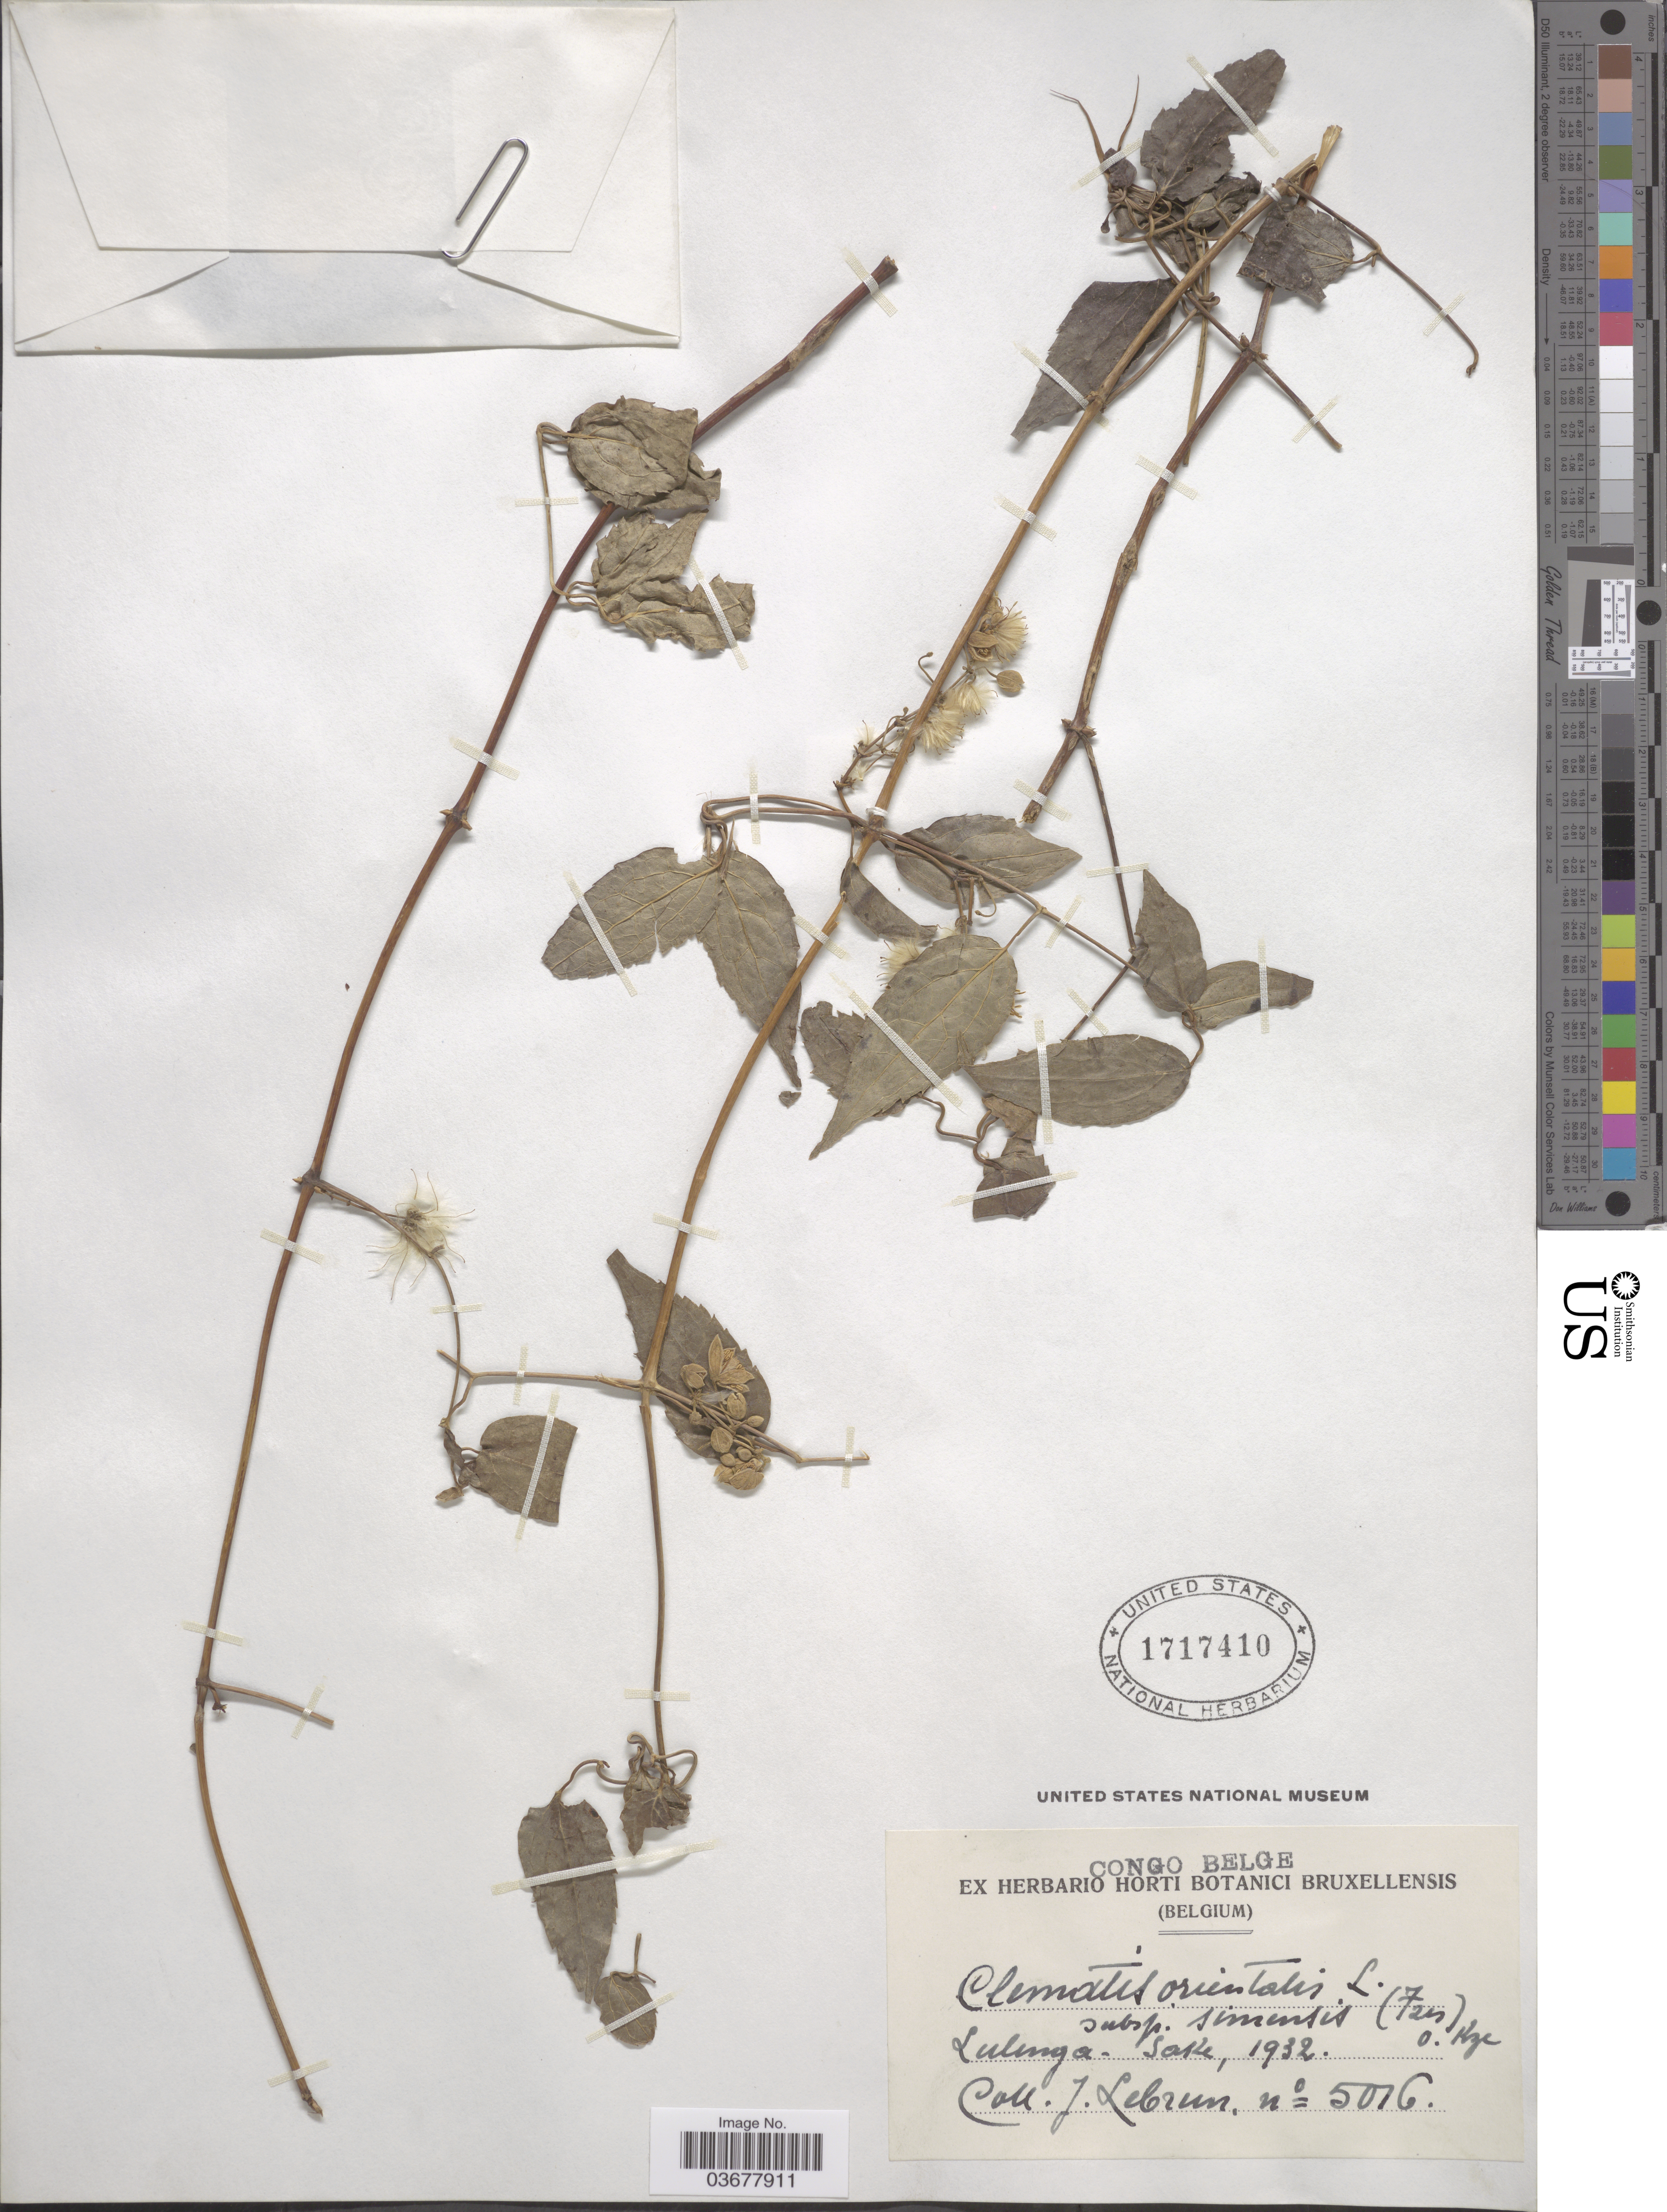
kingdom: Plantae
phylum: Tracheophyta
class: Magnoliopsida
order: Ranunculales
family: Ranunculaceae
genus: Clematis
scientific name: Clematis orientalis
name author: L.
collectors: J. A. Lebrun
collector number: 5016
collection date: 1932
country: Congo, Democratic Republic of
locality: Congo Belge. Lulinga. Sake.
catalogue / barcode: US 1717410